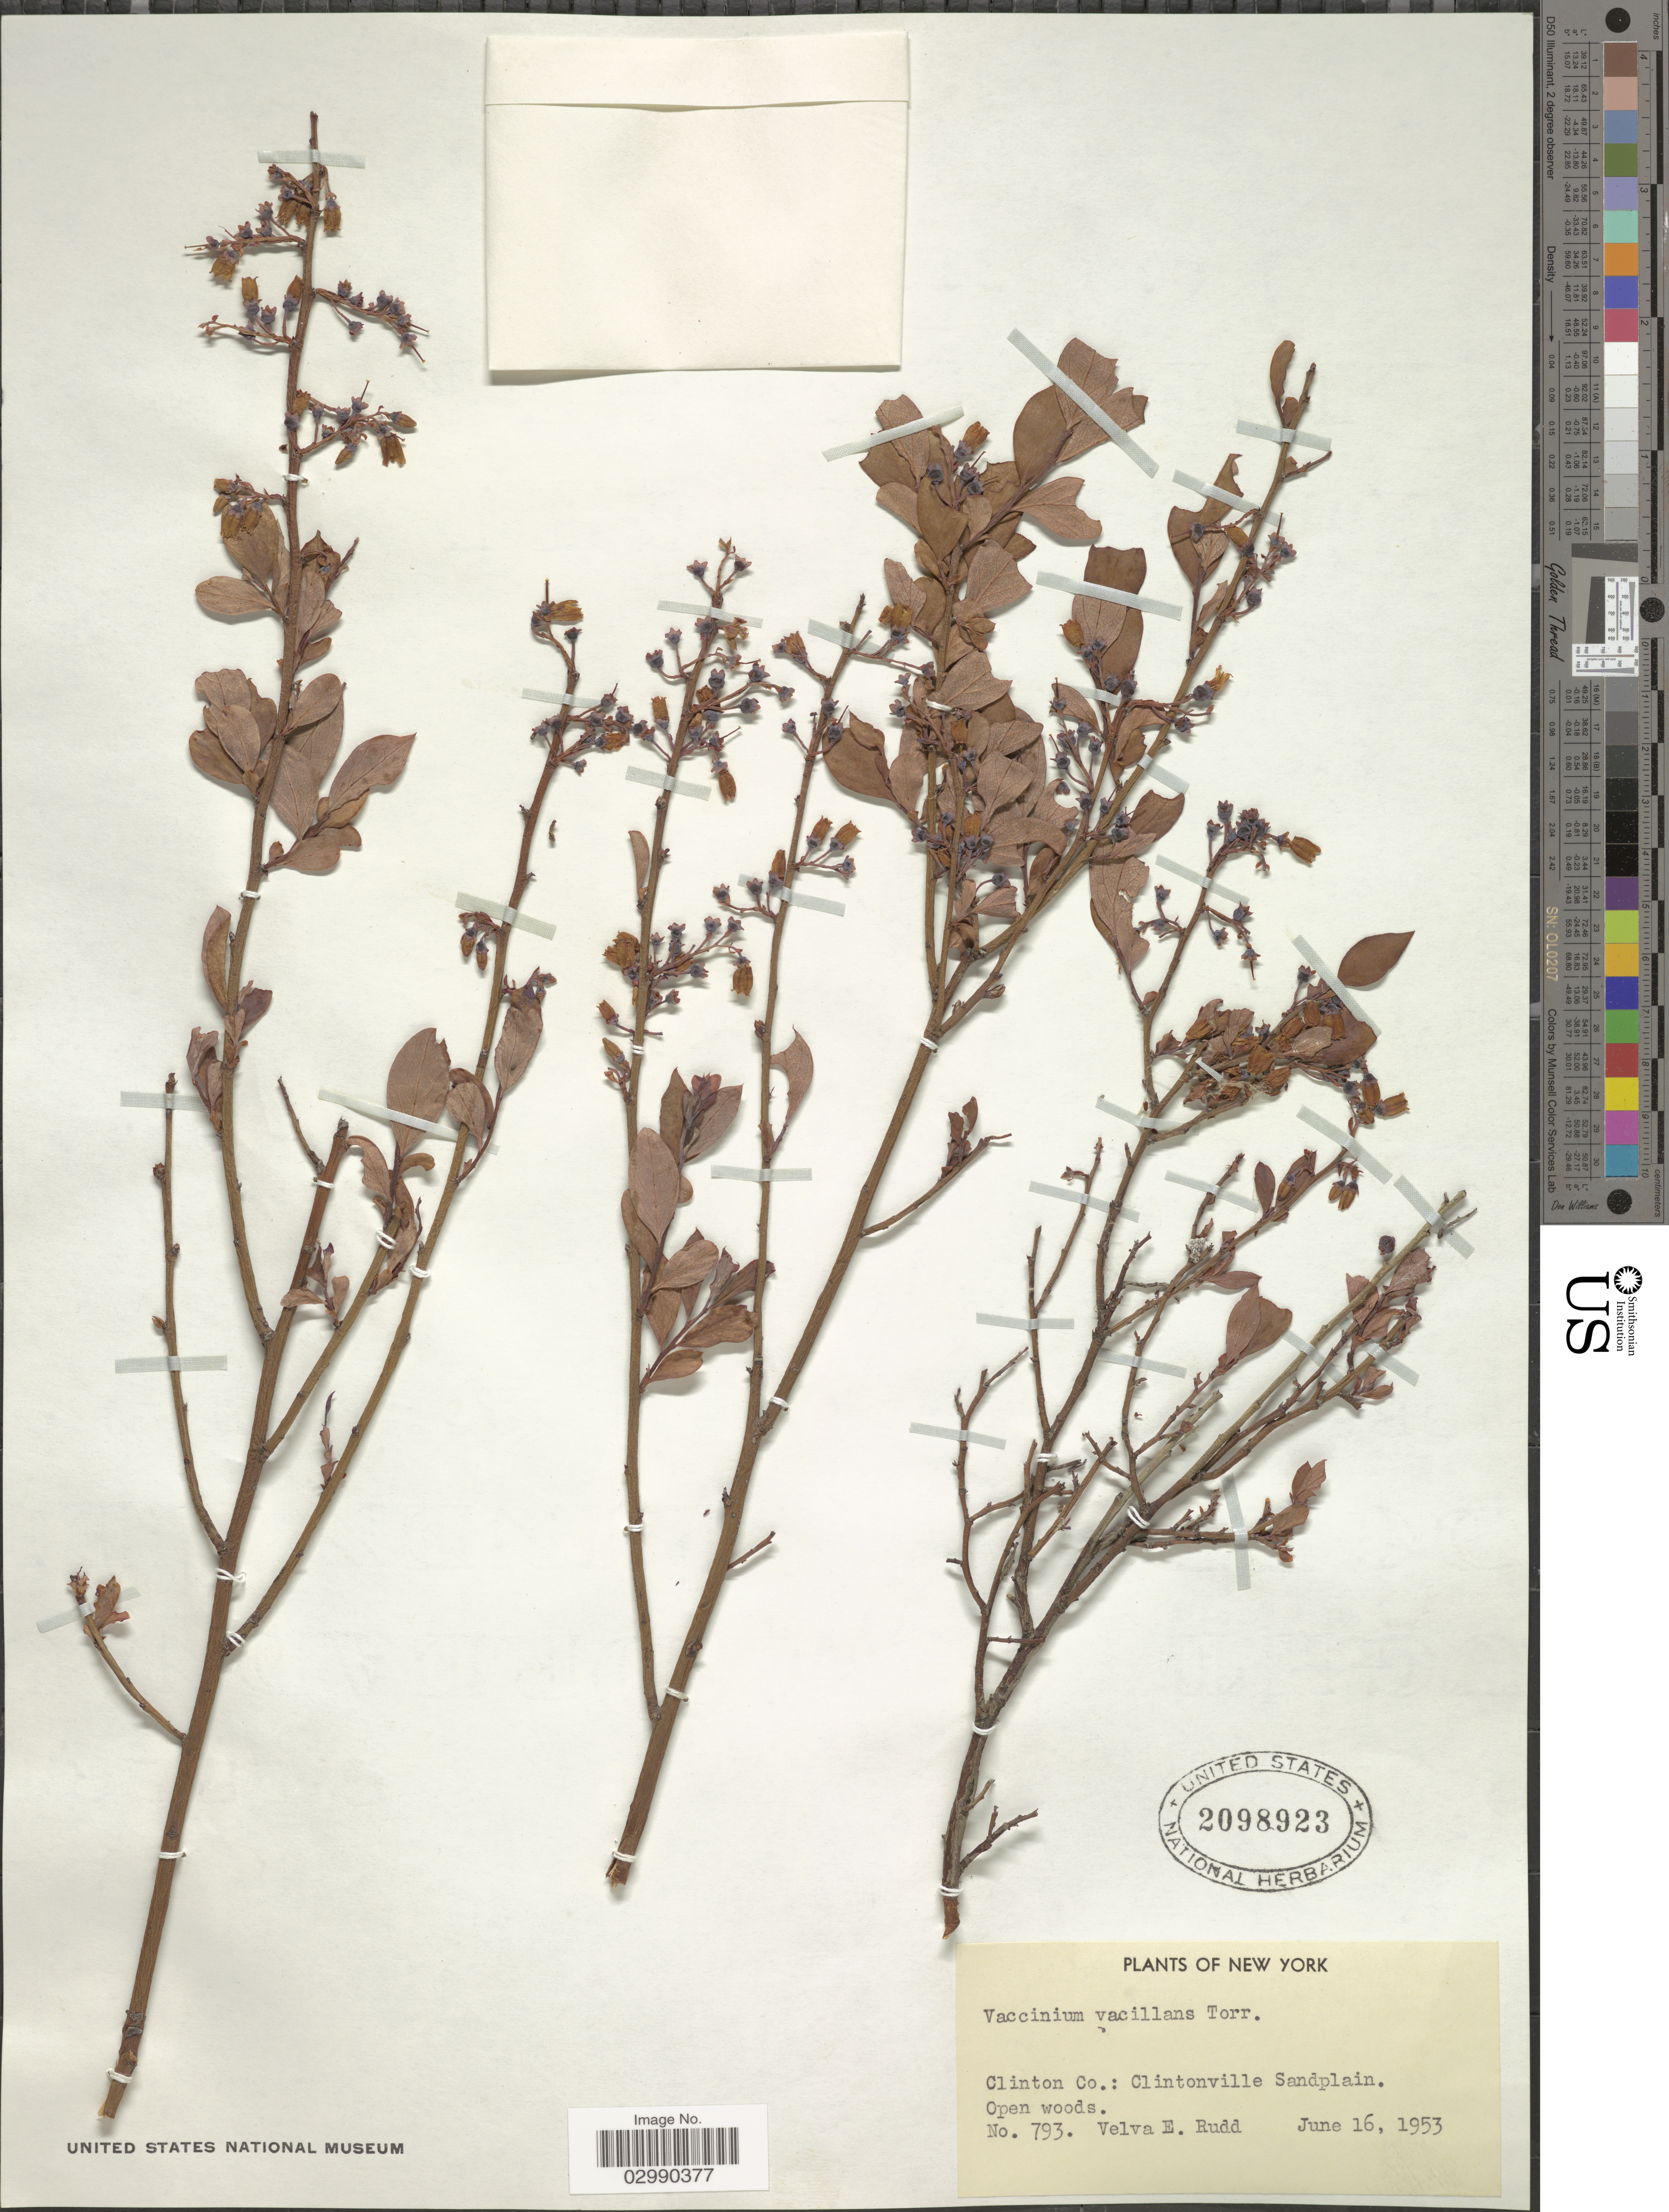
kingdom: Plantae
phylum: Tracheophyta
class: Magnoliopsida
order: Ericales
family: Ericaceae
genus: Vaccinium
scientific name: Vaccinium vacillans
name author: Kalm ex Torr.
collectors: V. E. Rudd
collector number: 793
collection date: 1953-06-16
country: United States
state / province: New York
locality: Clinton Co., Clintonville Sandplain.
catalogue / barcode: US 2098923